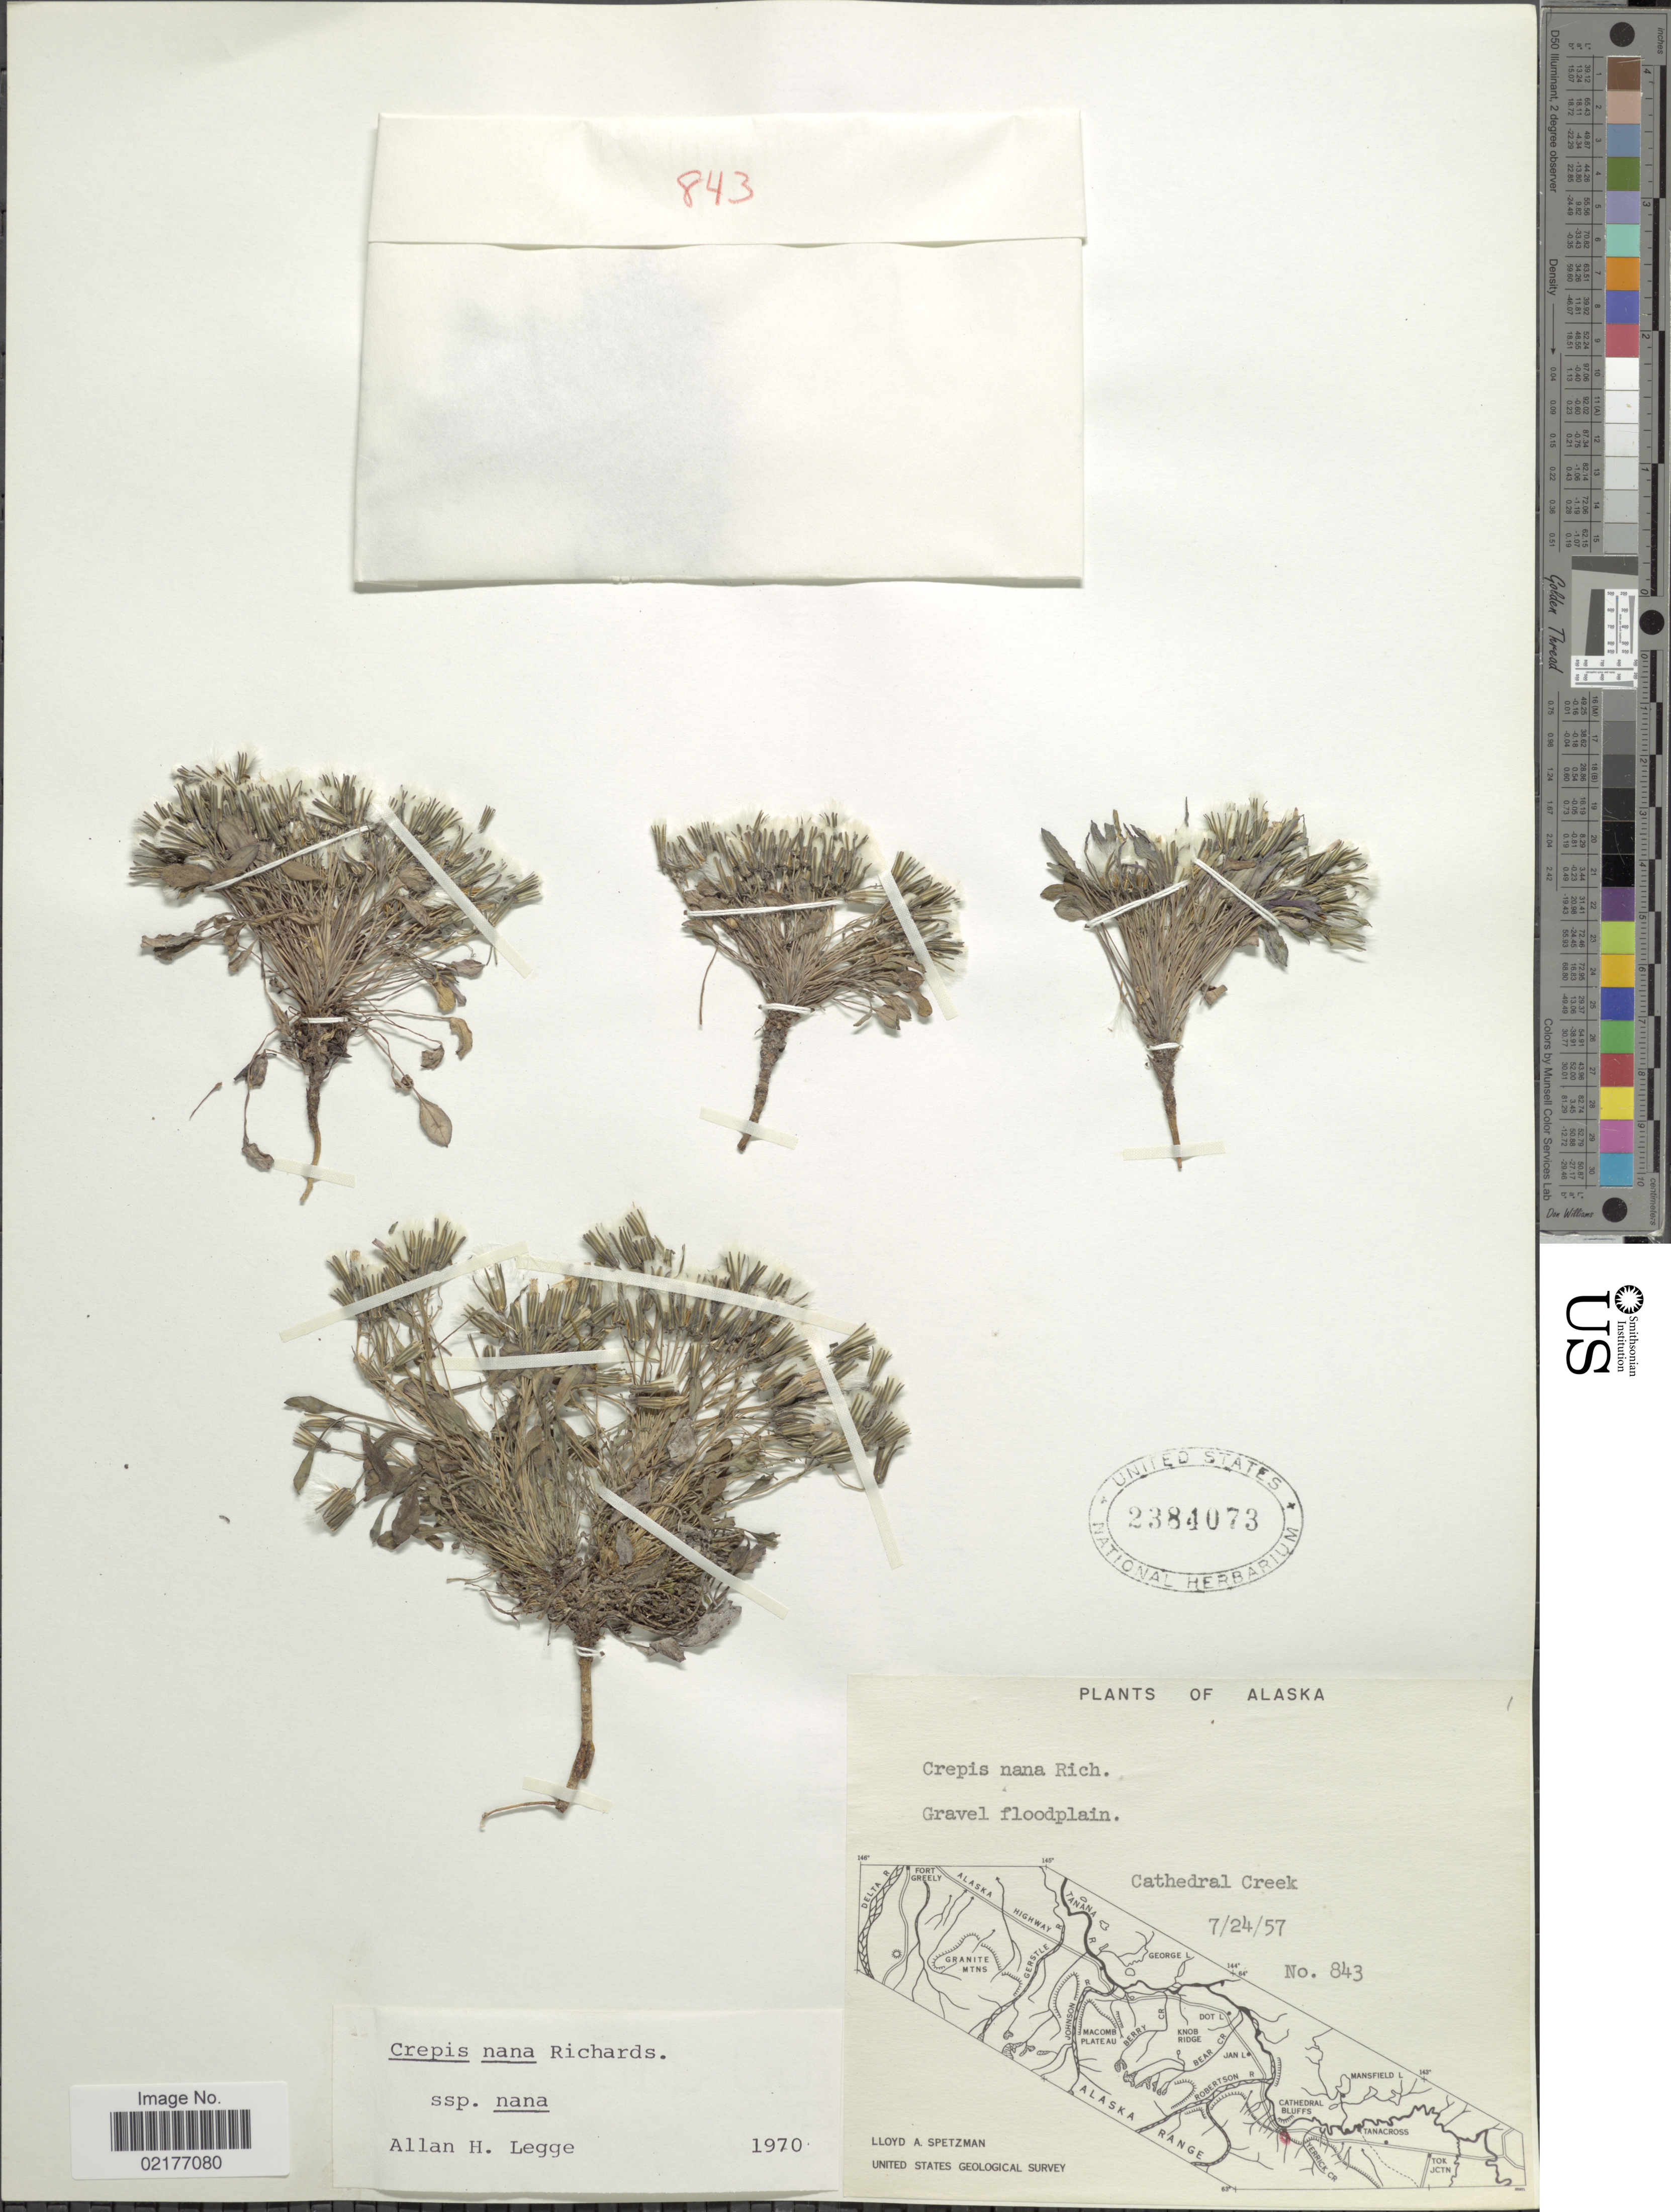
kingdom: Plantae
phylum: Tracheophyta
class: Magnoliopsida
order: Asterales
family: Asteraceae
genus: Askellia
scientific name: Askellia pygmaea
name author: (Ledeb.) Sennikov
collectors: L. Spetzman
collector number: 843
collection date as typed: Transcribed d/m/y: 24/7/57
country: United States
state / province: Alaska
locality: Cathedral Creek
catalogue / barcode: US 2384073